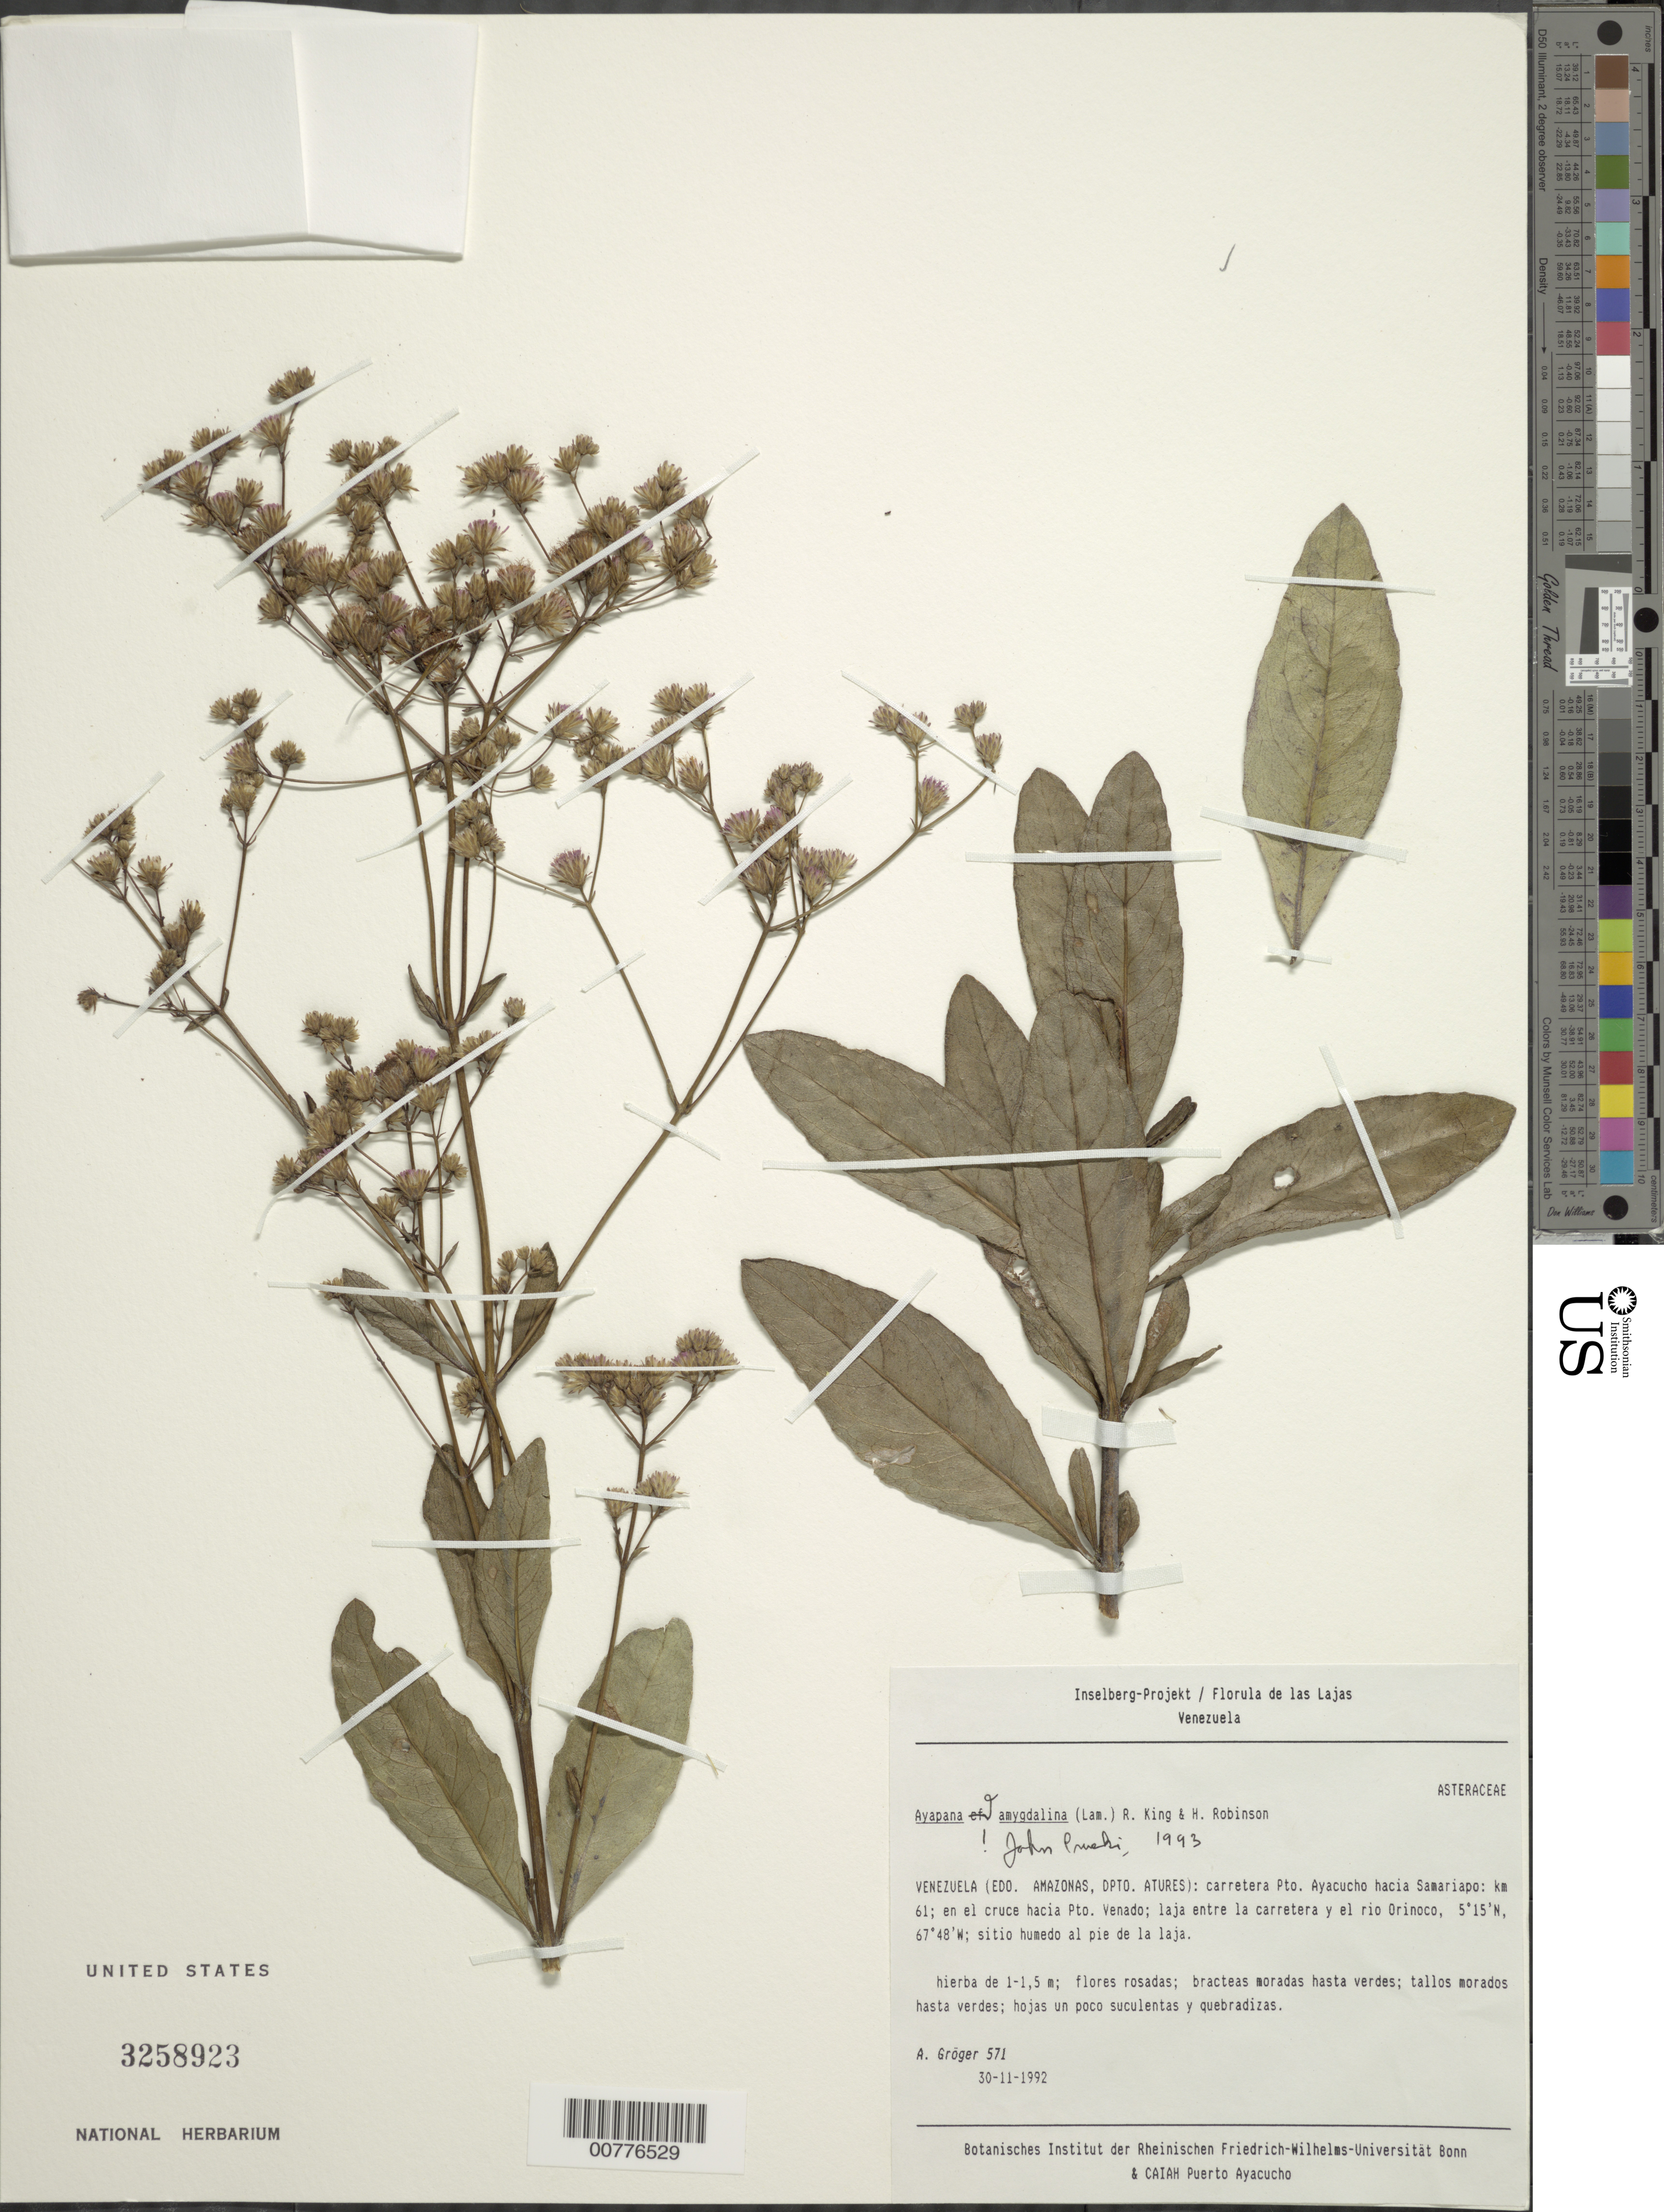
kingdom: Plantae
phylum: Tracheophyta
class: Magnoliopsida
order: Asterales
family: Asteraceae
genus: Ayapana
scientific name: Ayapana amygdalina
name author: (Lam.) R.M. King & H. Rob.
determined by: Pruski, J. F.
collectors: A. Gröger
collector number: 571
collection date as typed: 30-Nov-92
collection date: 1992-11-30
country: Venezuela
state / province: Amazonas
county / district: Atures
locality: Puerto Ayacucho hacia Samariapo; km 61; en cruce hacia Pto. Venado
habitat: Sitio humedo al pié de la laja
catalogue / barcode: US 3258923